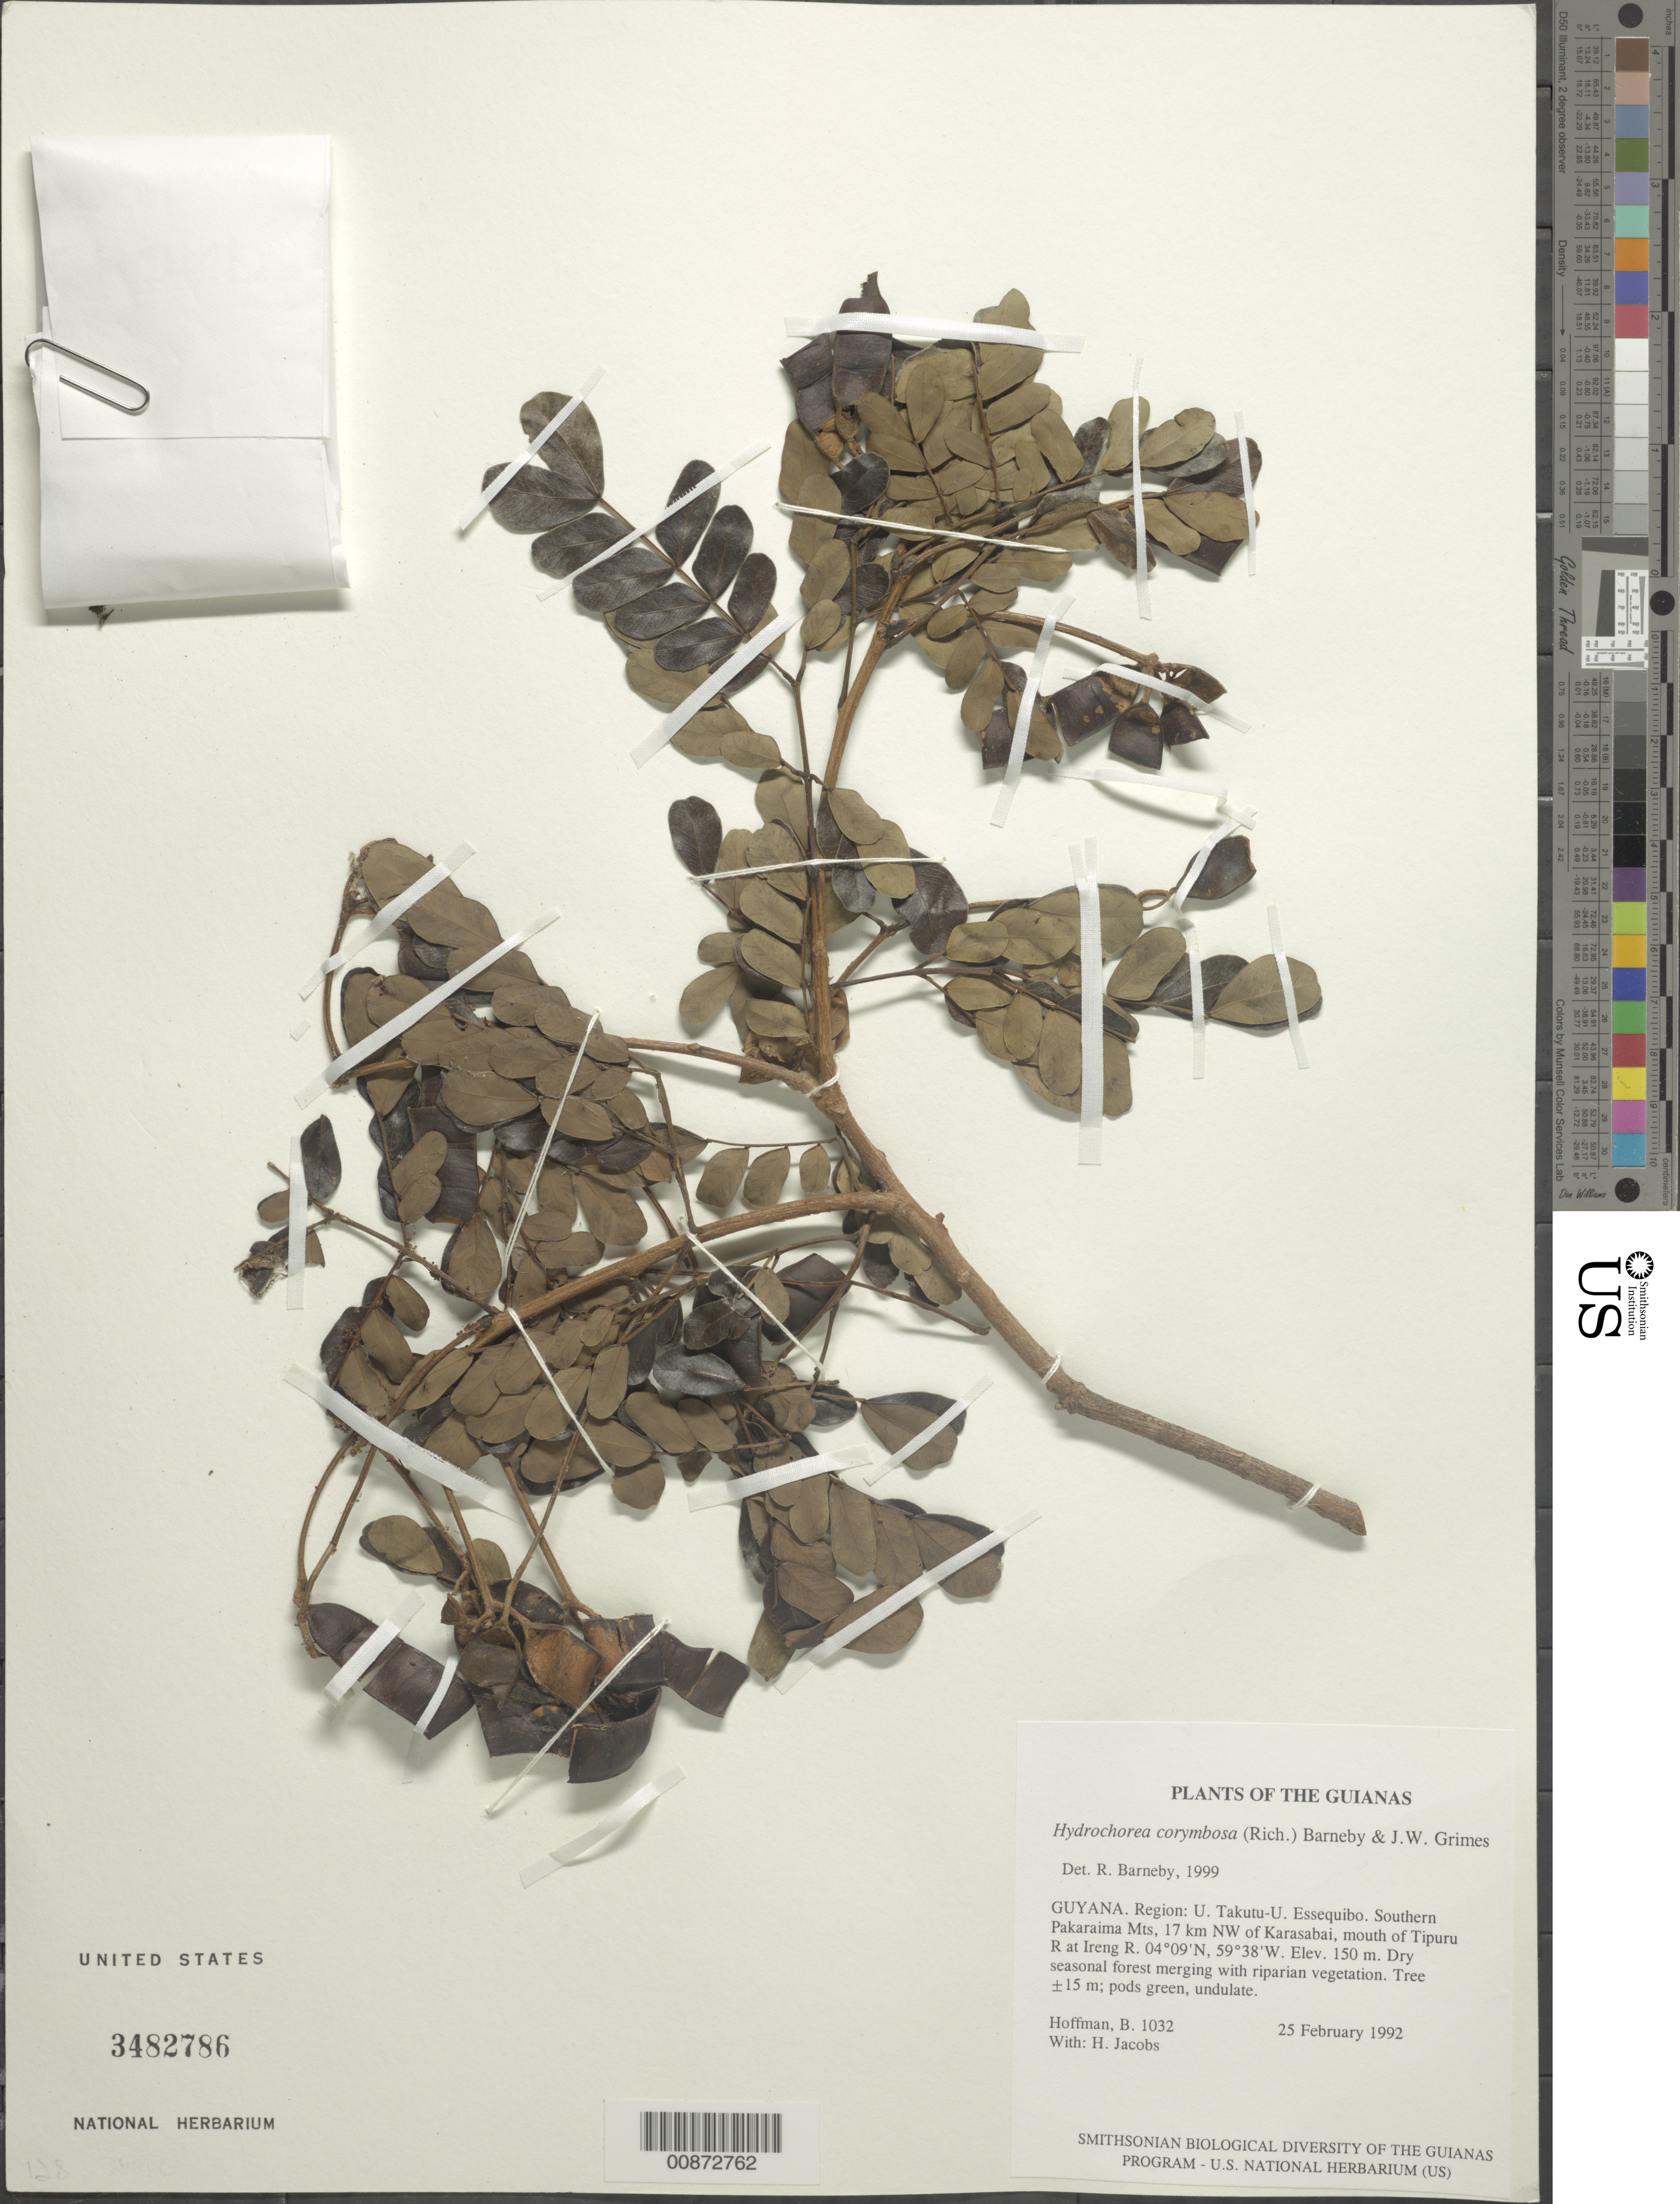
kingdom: Plantae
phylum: Tracheophyta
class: Magnoliopsida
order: Fabales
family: Fabaceae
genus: Hydrochorea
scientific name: Hydrochorea corymbosa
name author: (Rich.) Barneby & J.W. Grimes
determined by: Barneby, Rupert C., (NY)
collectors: B. Hoffman & H. Jacobs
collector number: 1032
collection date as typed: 25 February 1992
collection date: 1992-02-25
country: Guyana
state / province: U. Takutu-U. Essequibo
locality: Southern Pakaraima Mts, 17 km NW of Karasabai, mouth of Tipuru River at Ireng River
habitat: Dry seasonal forest merging with riparian vegetation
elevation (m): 150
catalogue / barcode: US 3482786